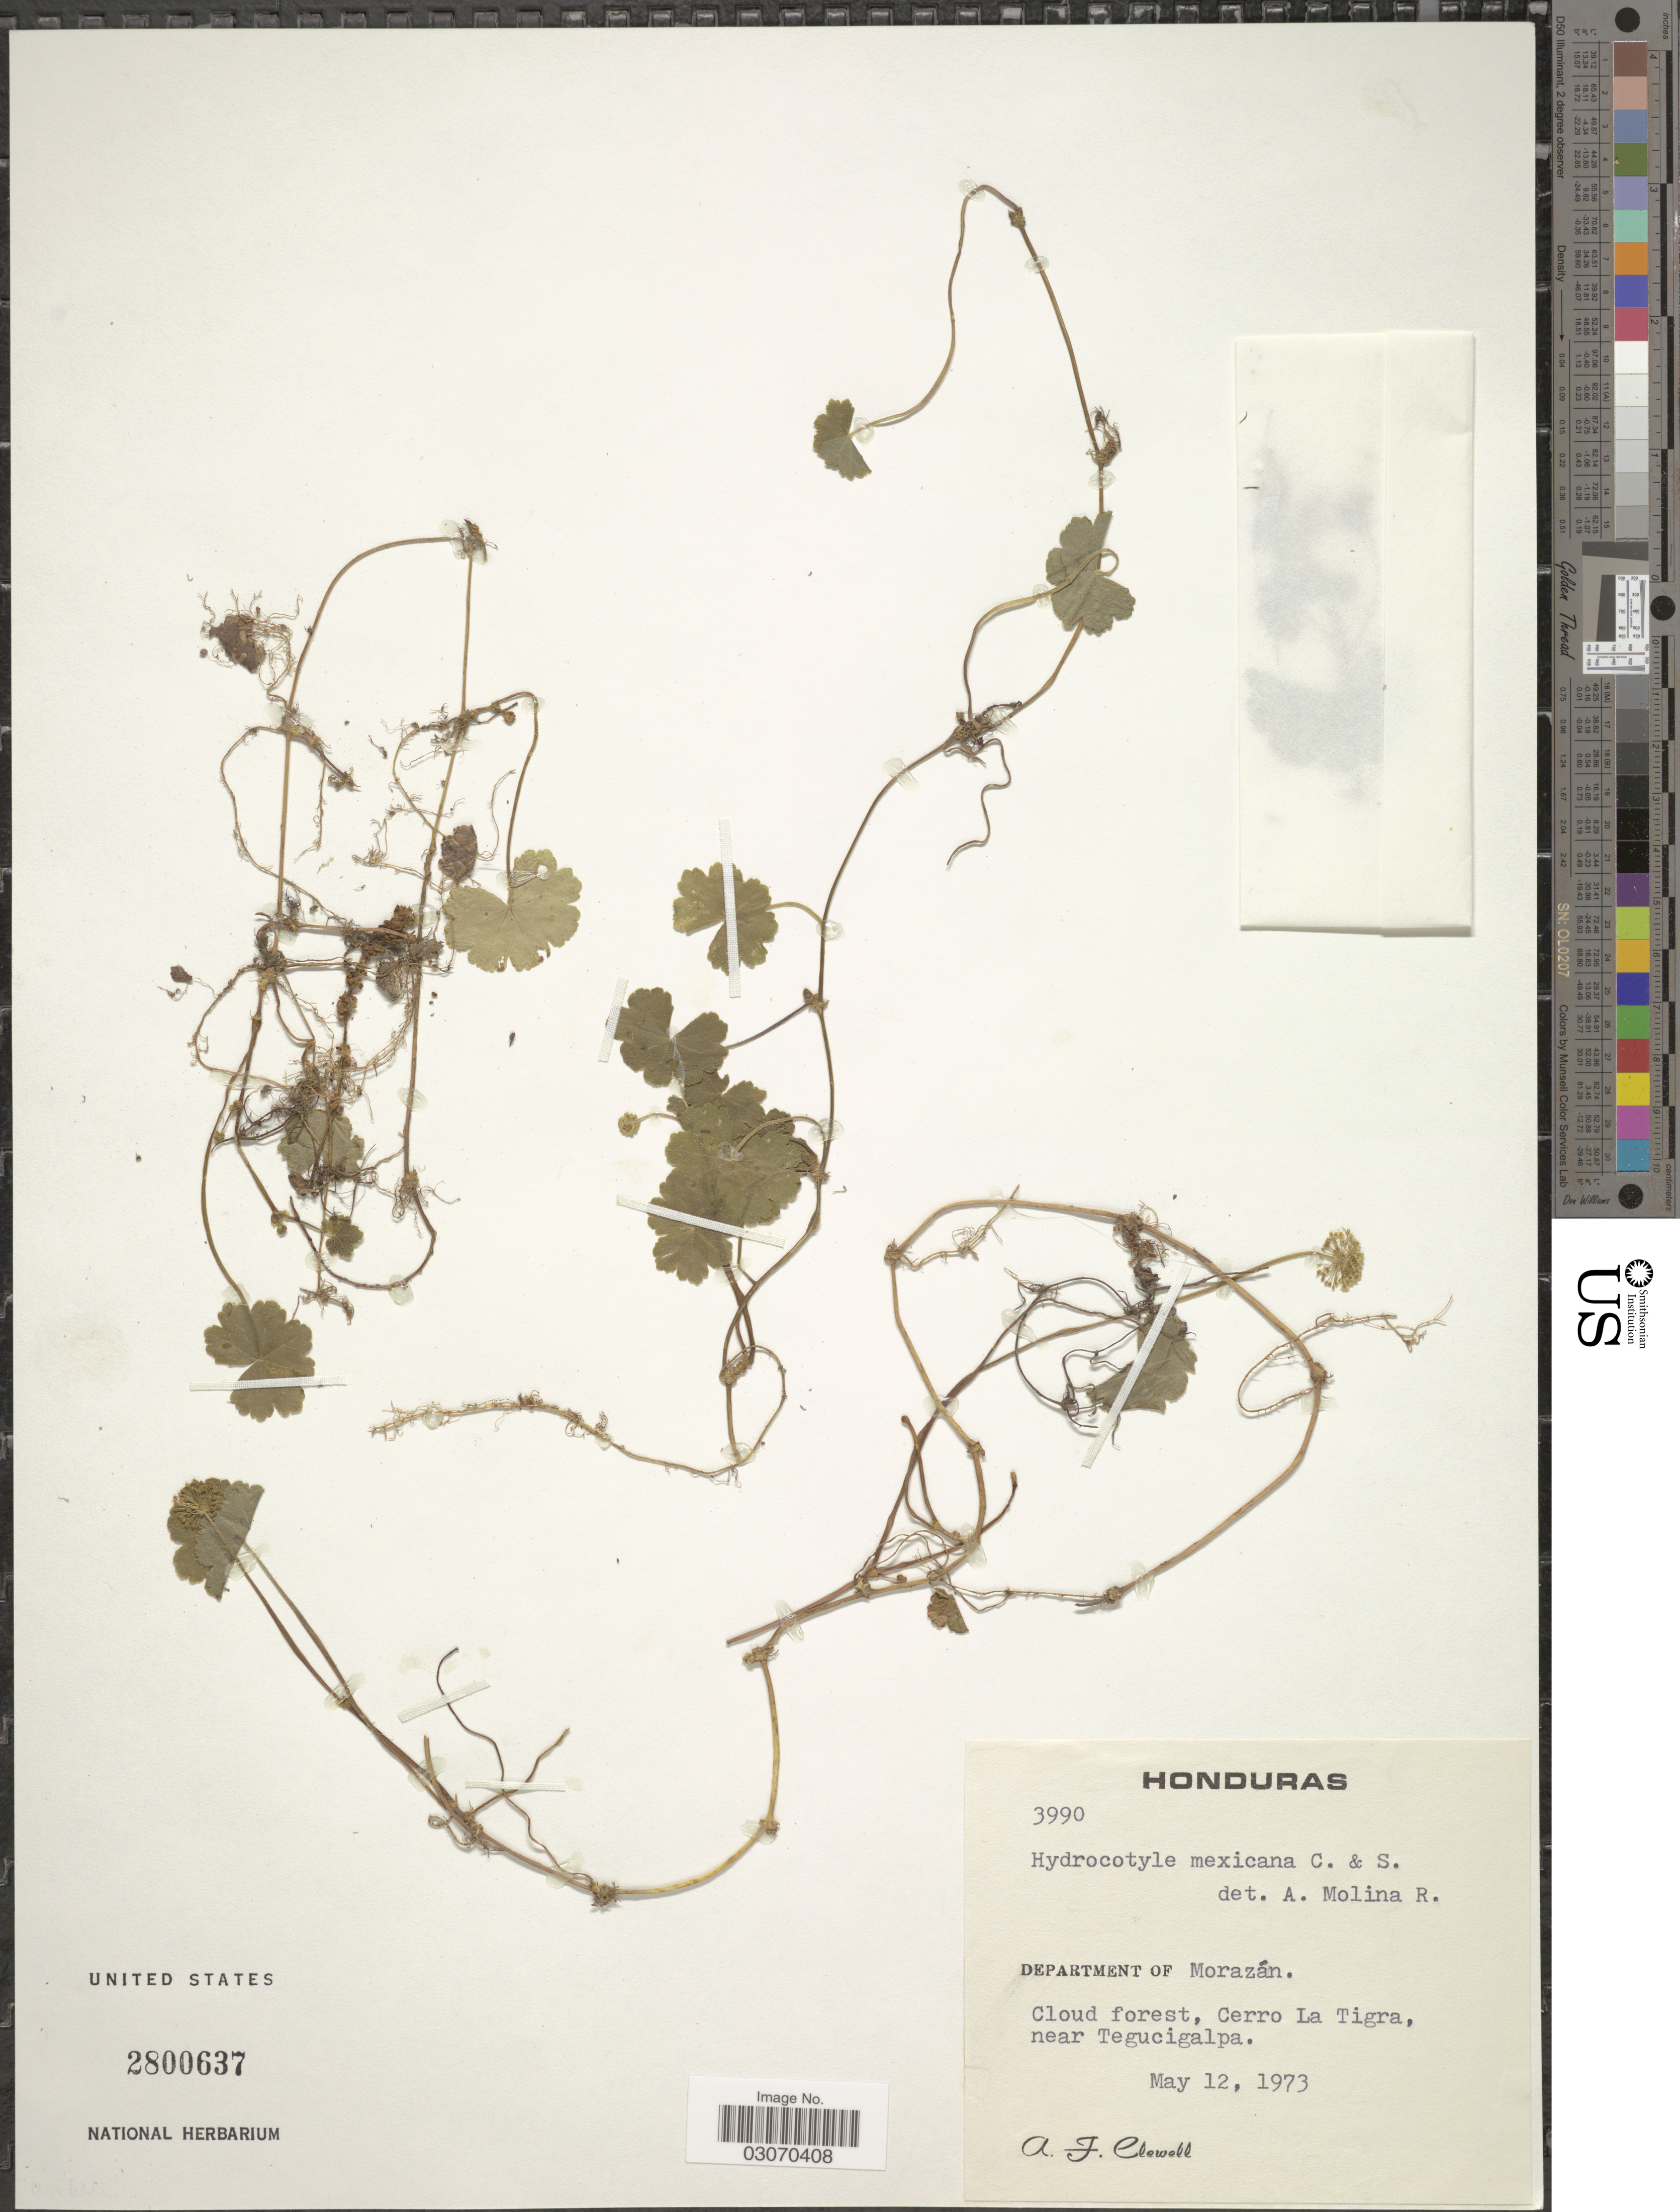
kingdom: Plantae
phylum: Tracheophyta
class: Magnoliopsida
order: Apiales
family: Araliaceae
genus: Hydrocotyle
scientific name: Hydrocotyle mexicana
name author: Schltdl. & Cham.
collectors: A. Clewell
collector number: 3990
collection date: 1973-05-12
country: Honduras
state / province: Fco. Morazán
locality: Department of Morazán, Cloud forest, Cerro La Tigra, near Tegucigalpa.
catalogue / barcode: US 2800637